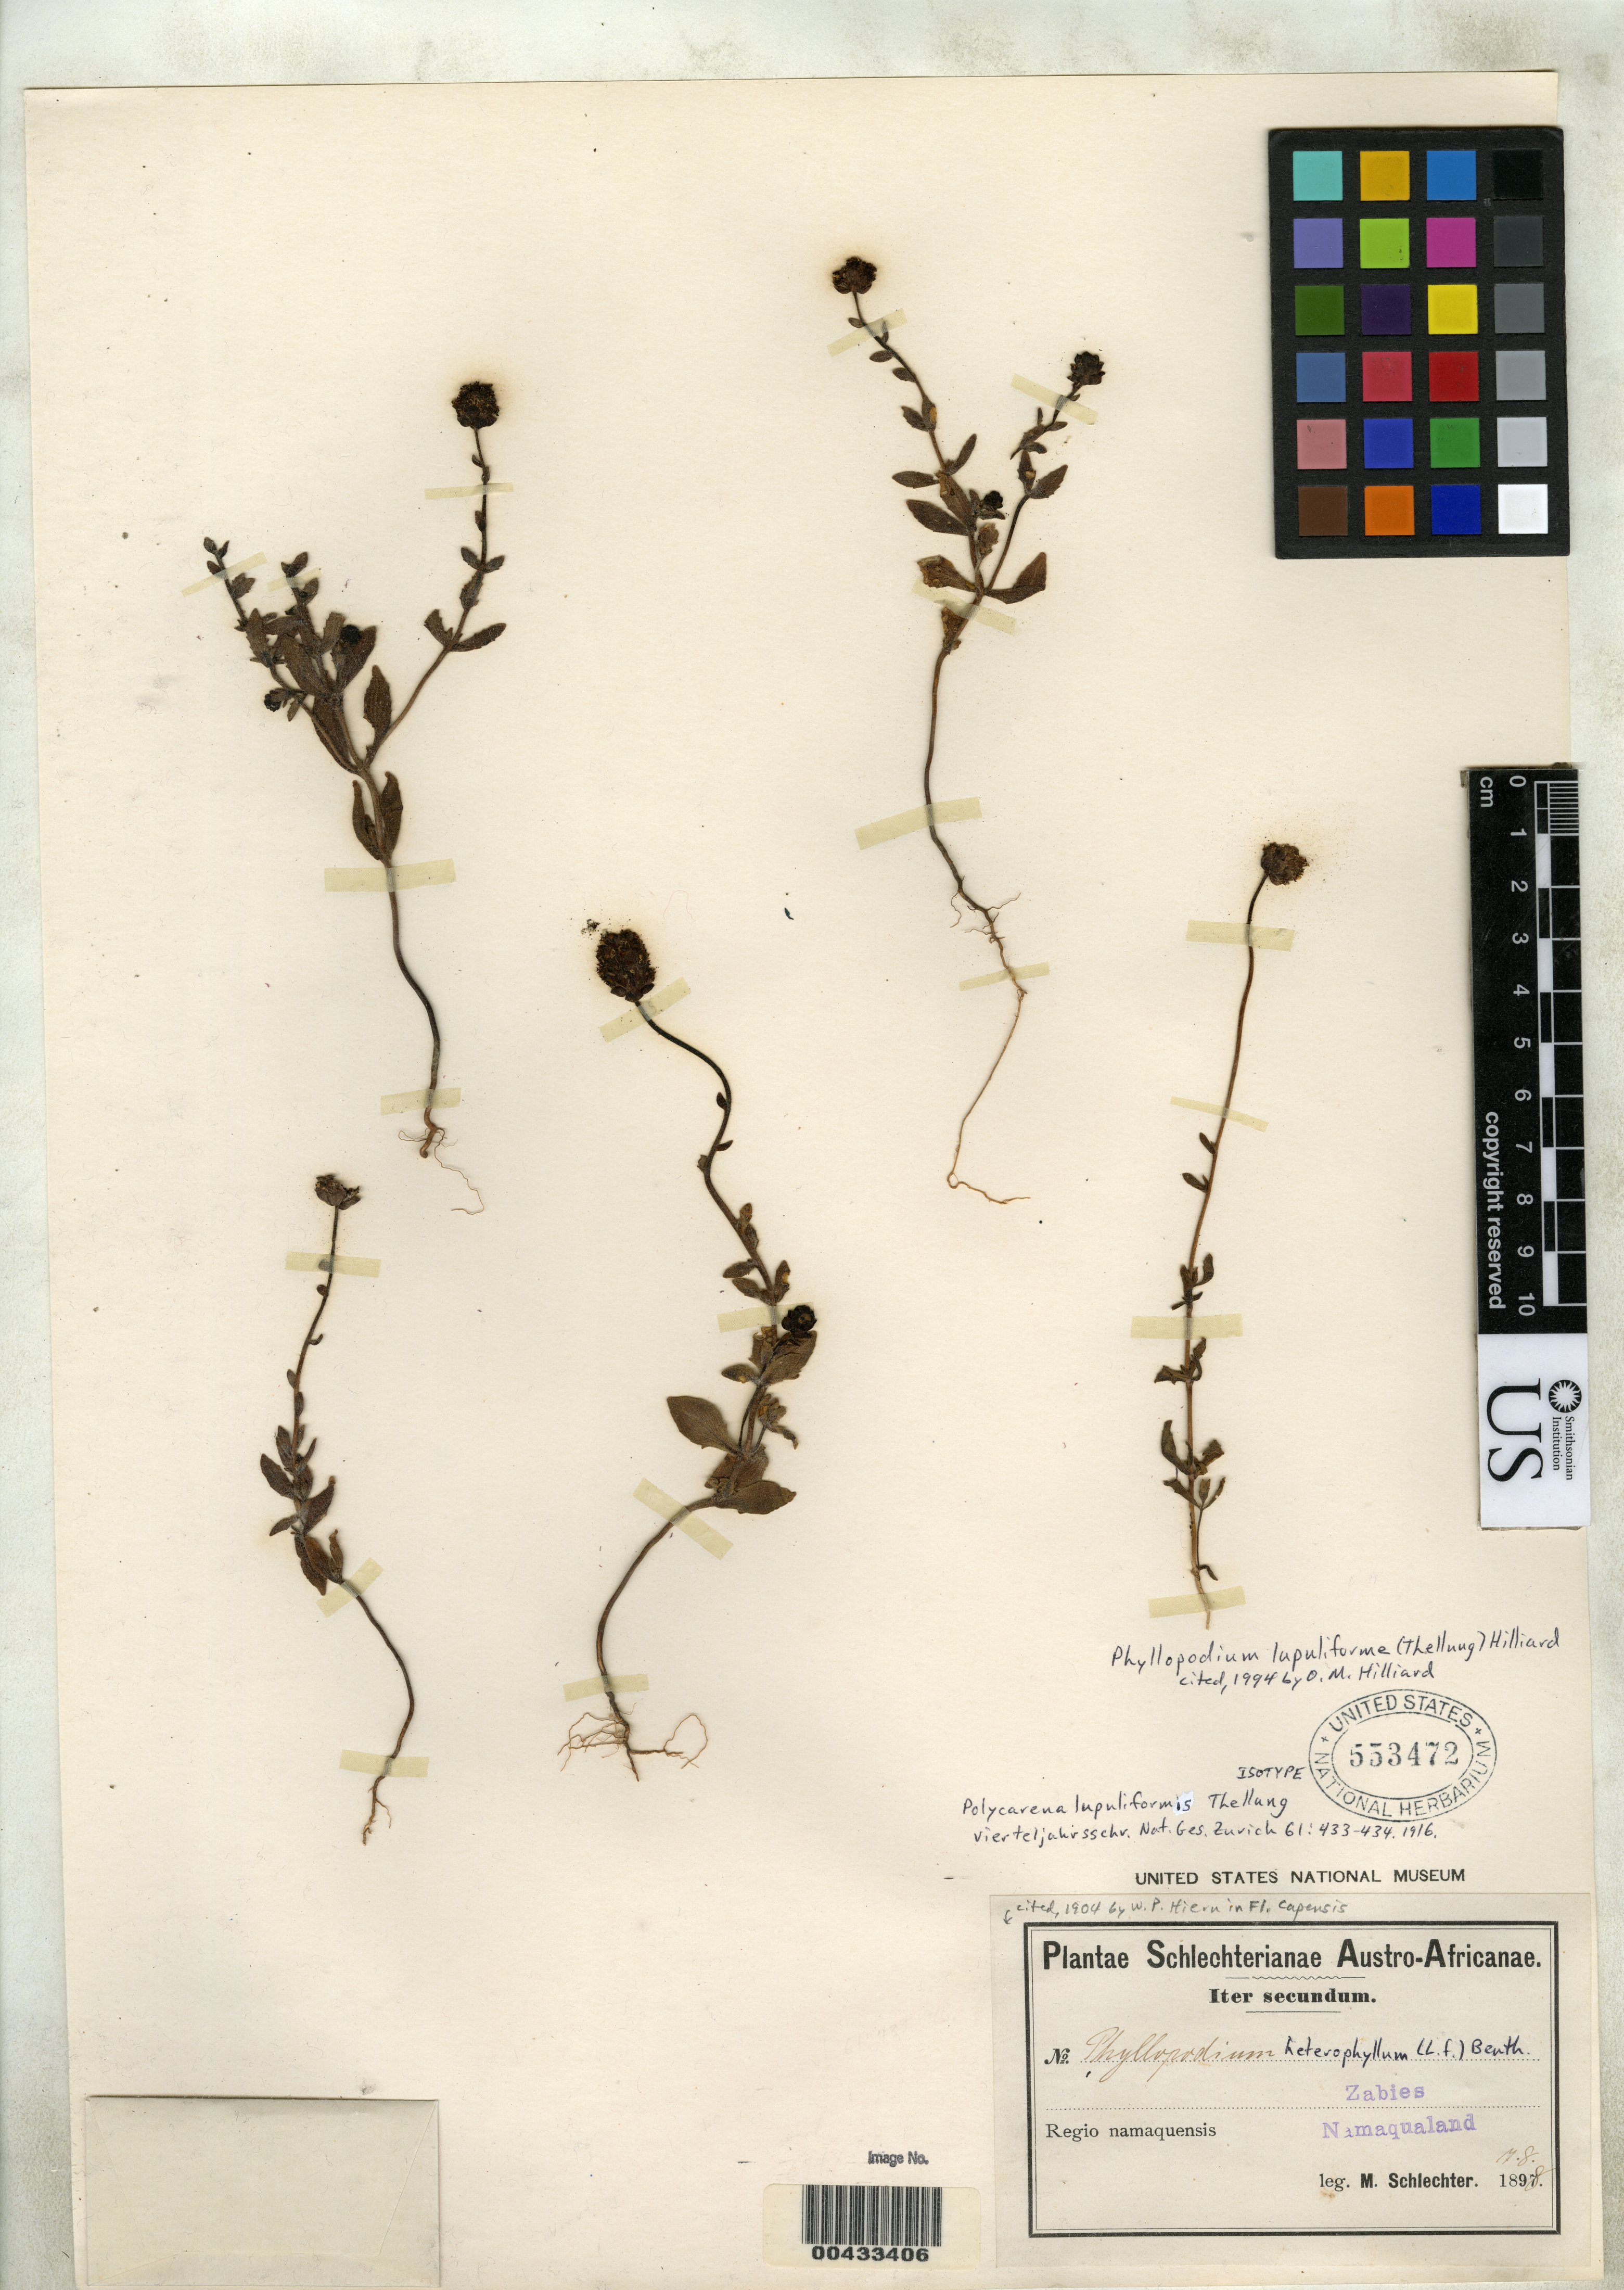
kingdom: Plantae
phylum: Tracheophyta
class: Magnoliopsida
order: Lamiales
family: Scrophulariaceae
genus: Polycarena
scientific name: Polycarena lupuliformis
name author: Thell.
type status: Isotype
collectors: M. Schlechter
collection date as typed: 17 Aug 1898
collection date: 1898-08-17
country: South Africa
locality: Zabies. Namaqualand.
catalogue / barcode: US 553472